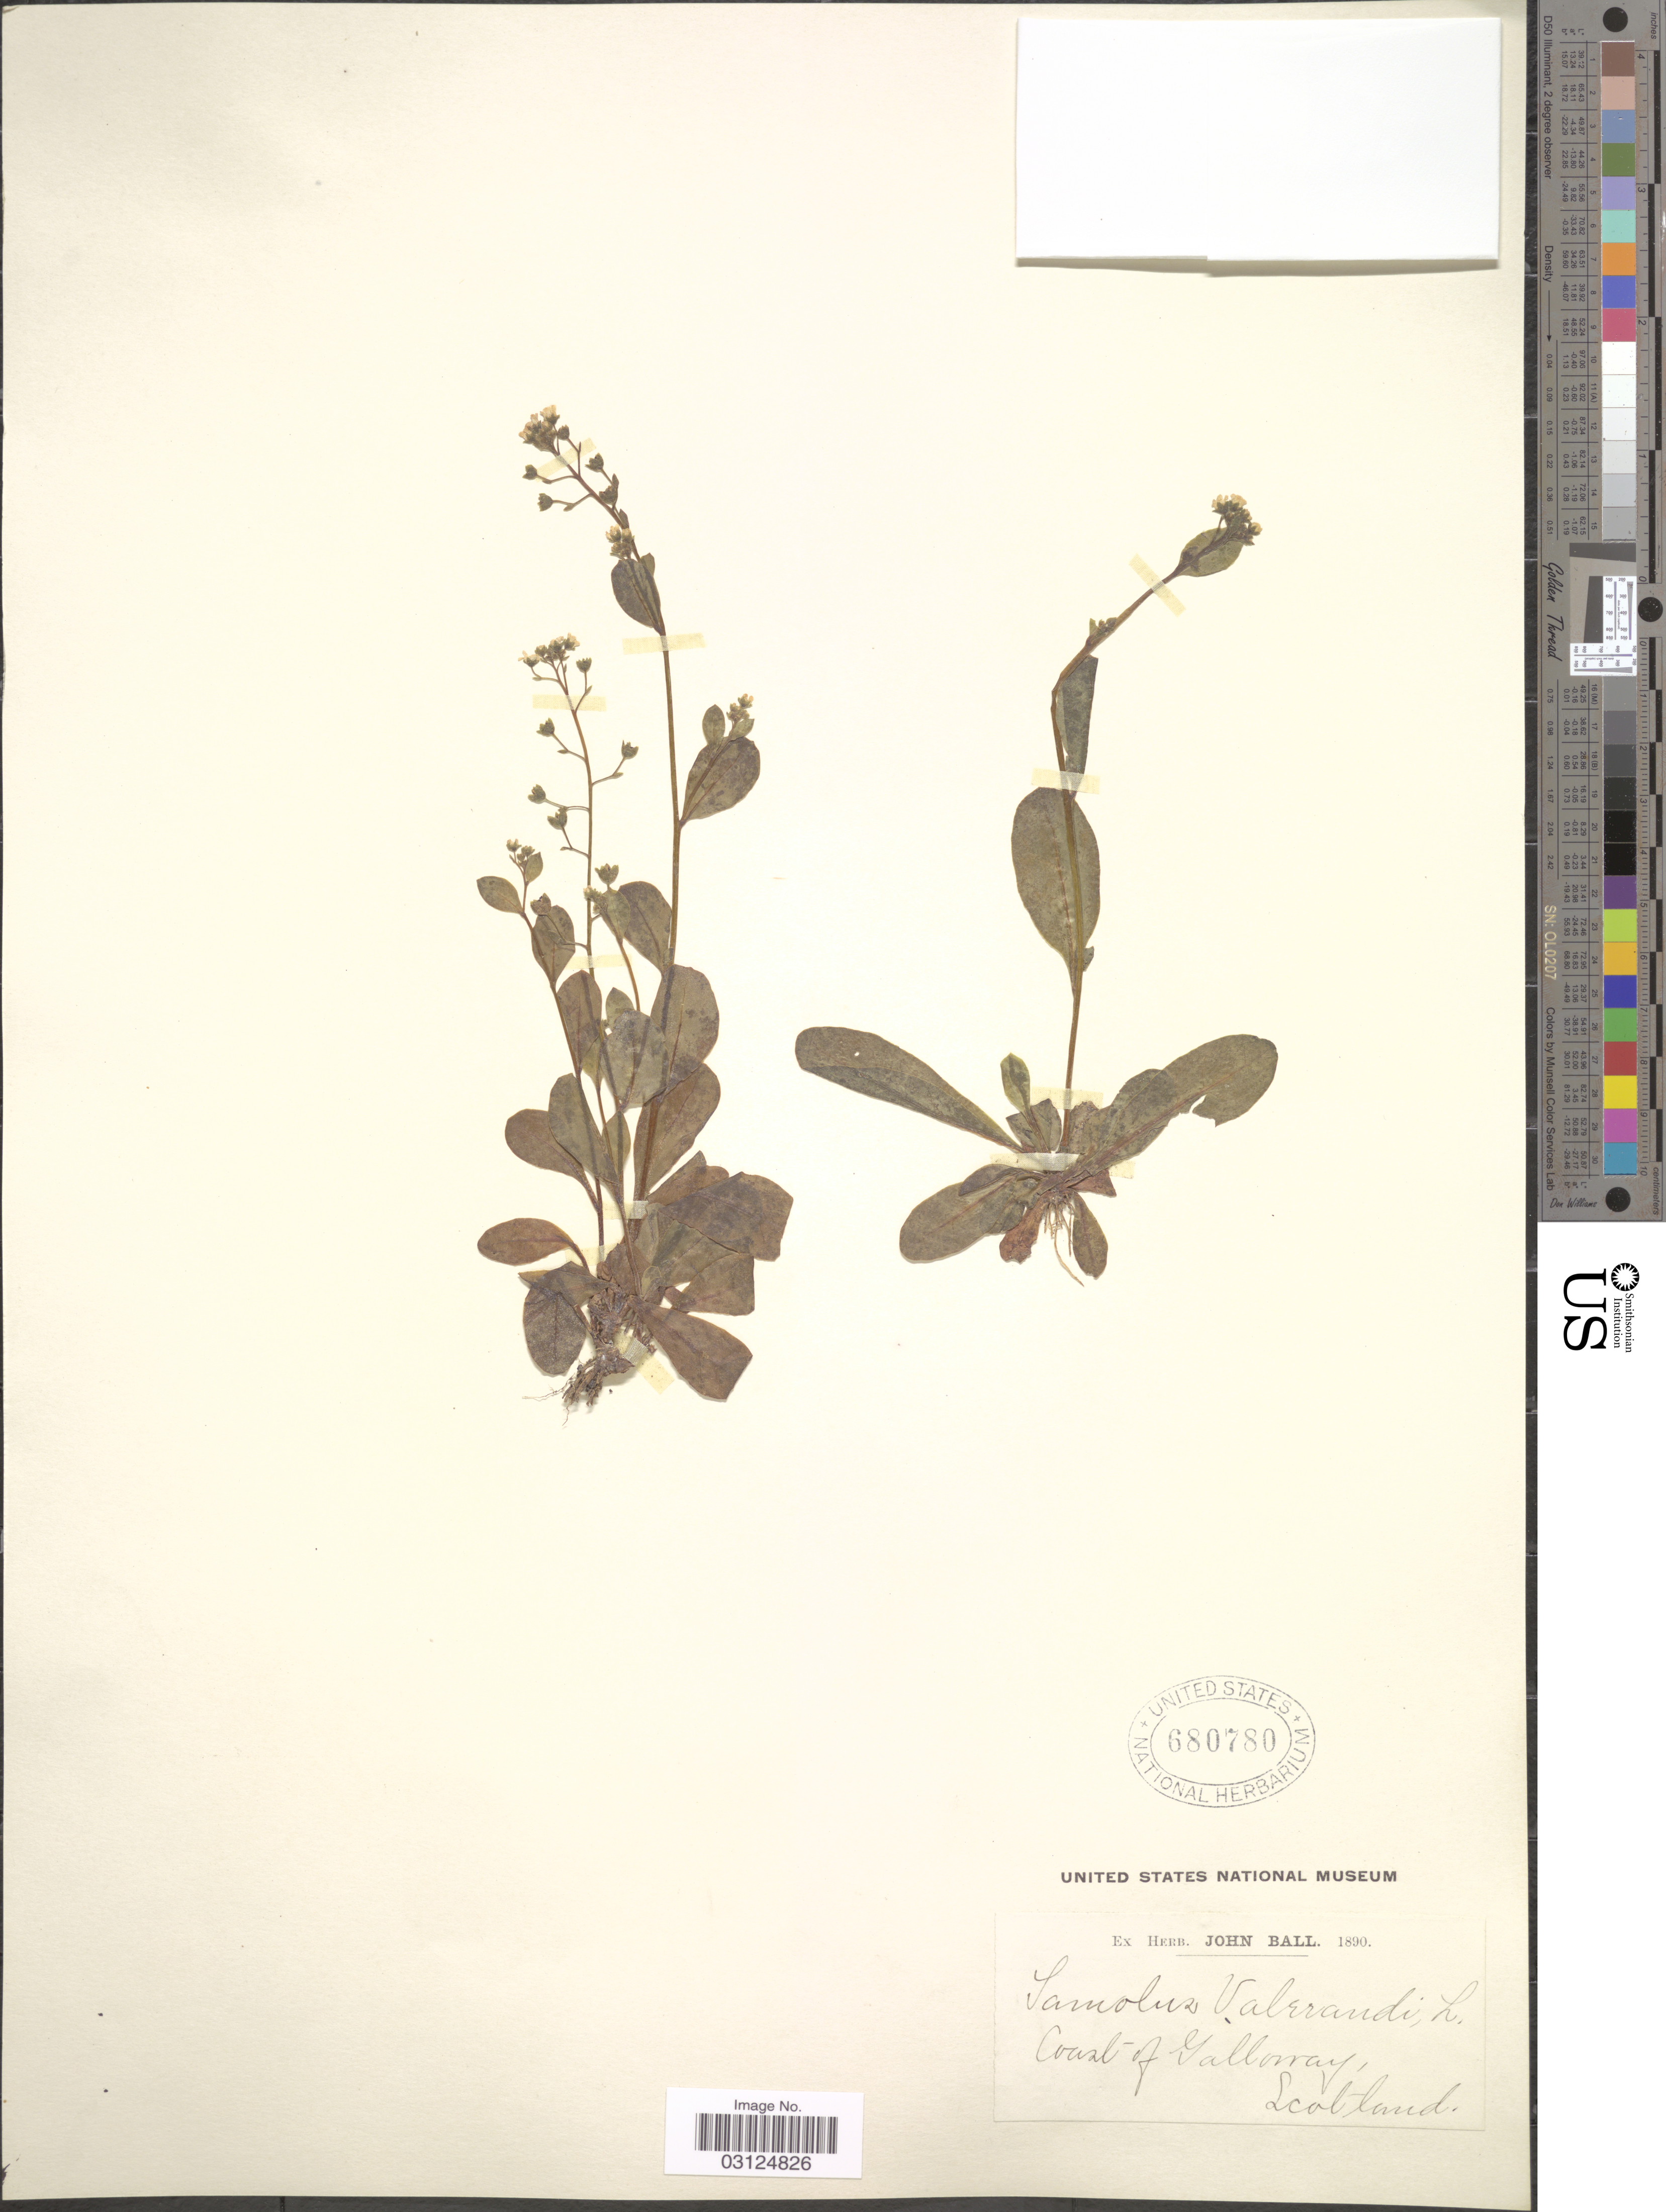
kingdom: Plantae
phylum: Tracheophyta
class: Magnoliopsida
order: Ericales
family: Primulaceae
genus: Samolus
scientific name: Samolus valerandi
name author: L.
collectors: ex herb. John Ball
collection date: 1890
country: United Kingdom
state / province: Scotland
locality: Coast of Galloway.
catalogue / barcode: US 680780